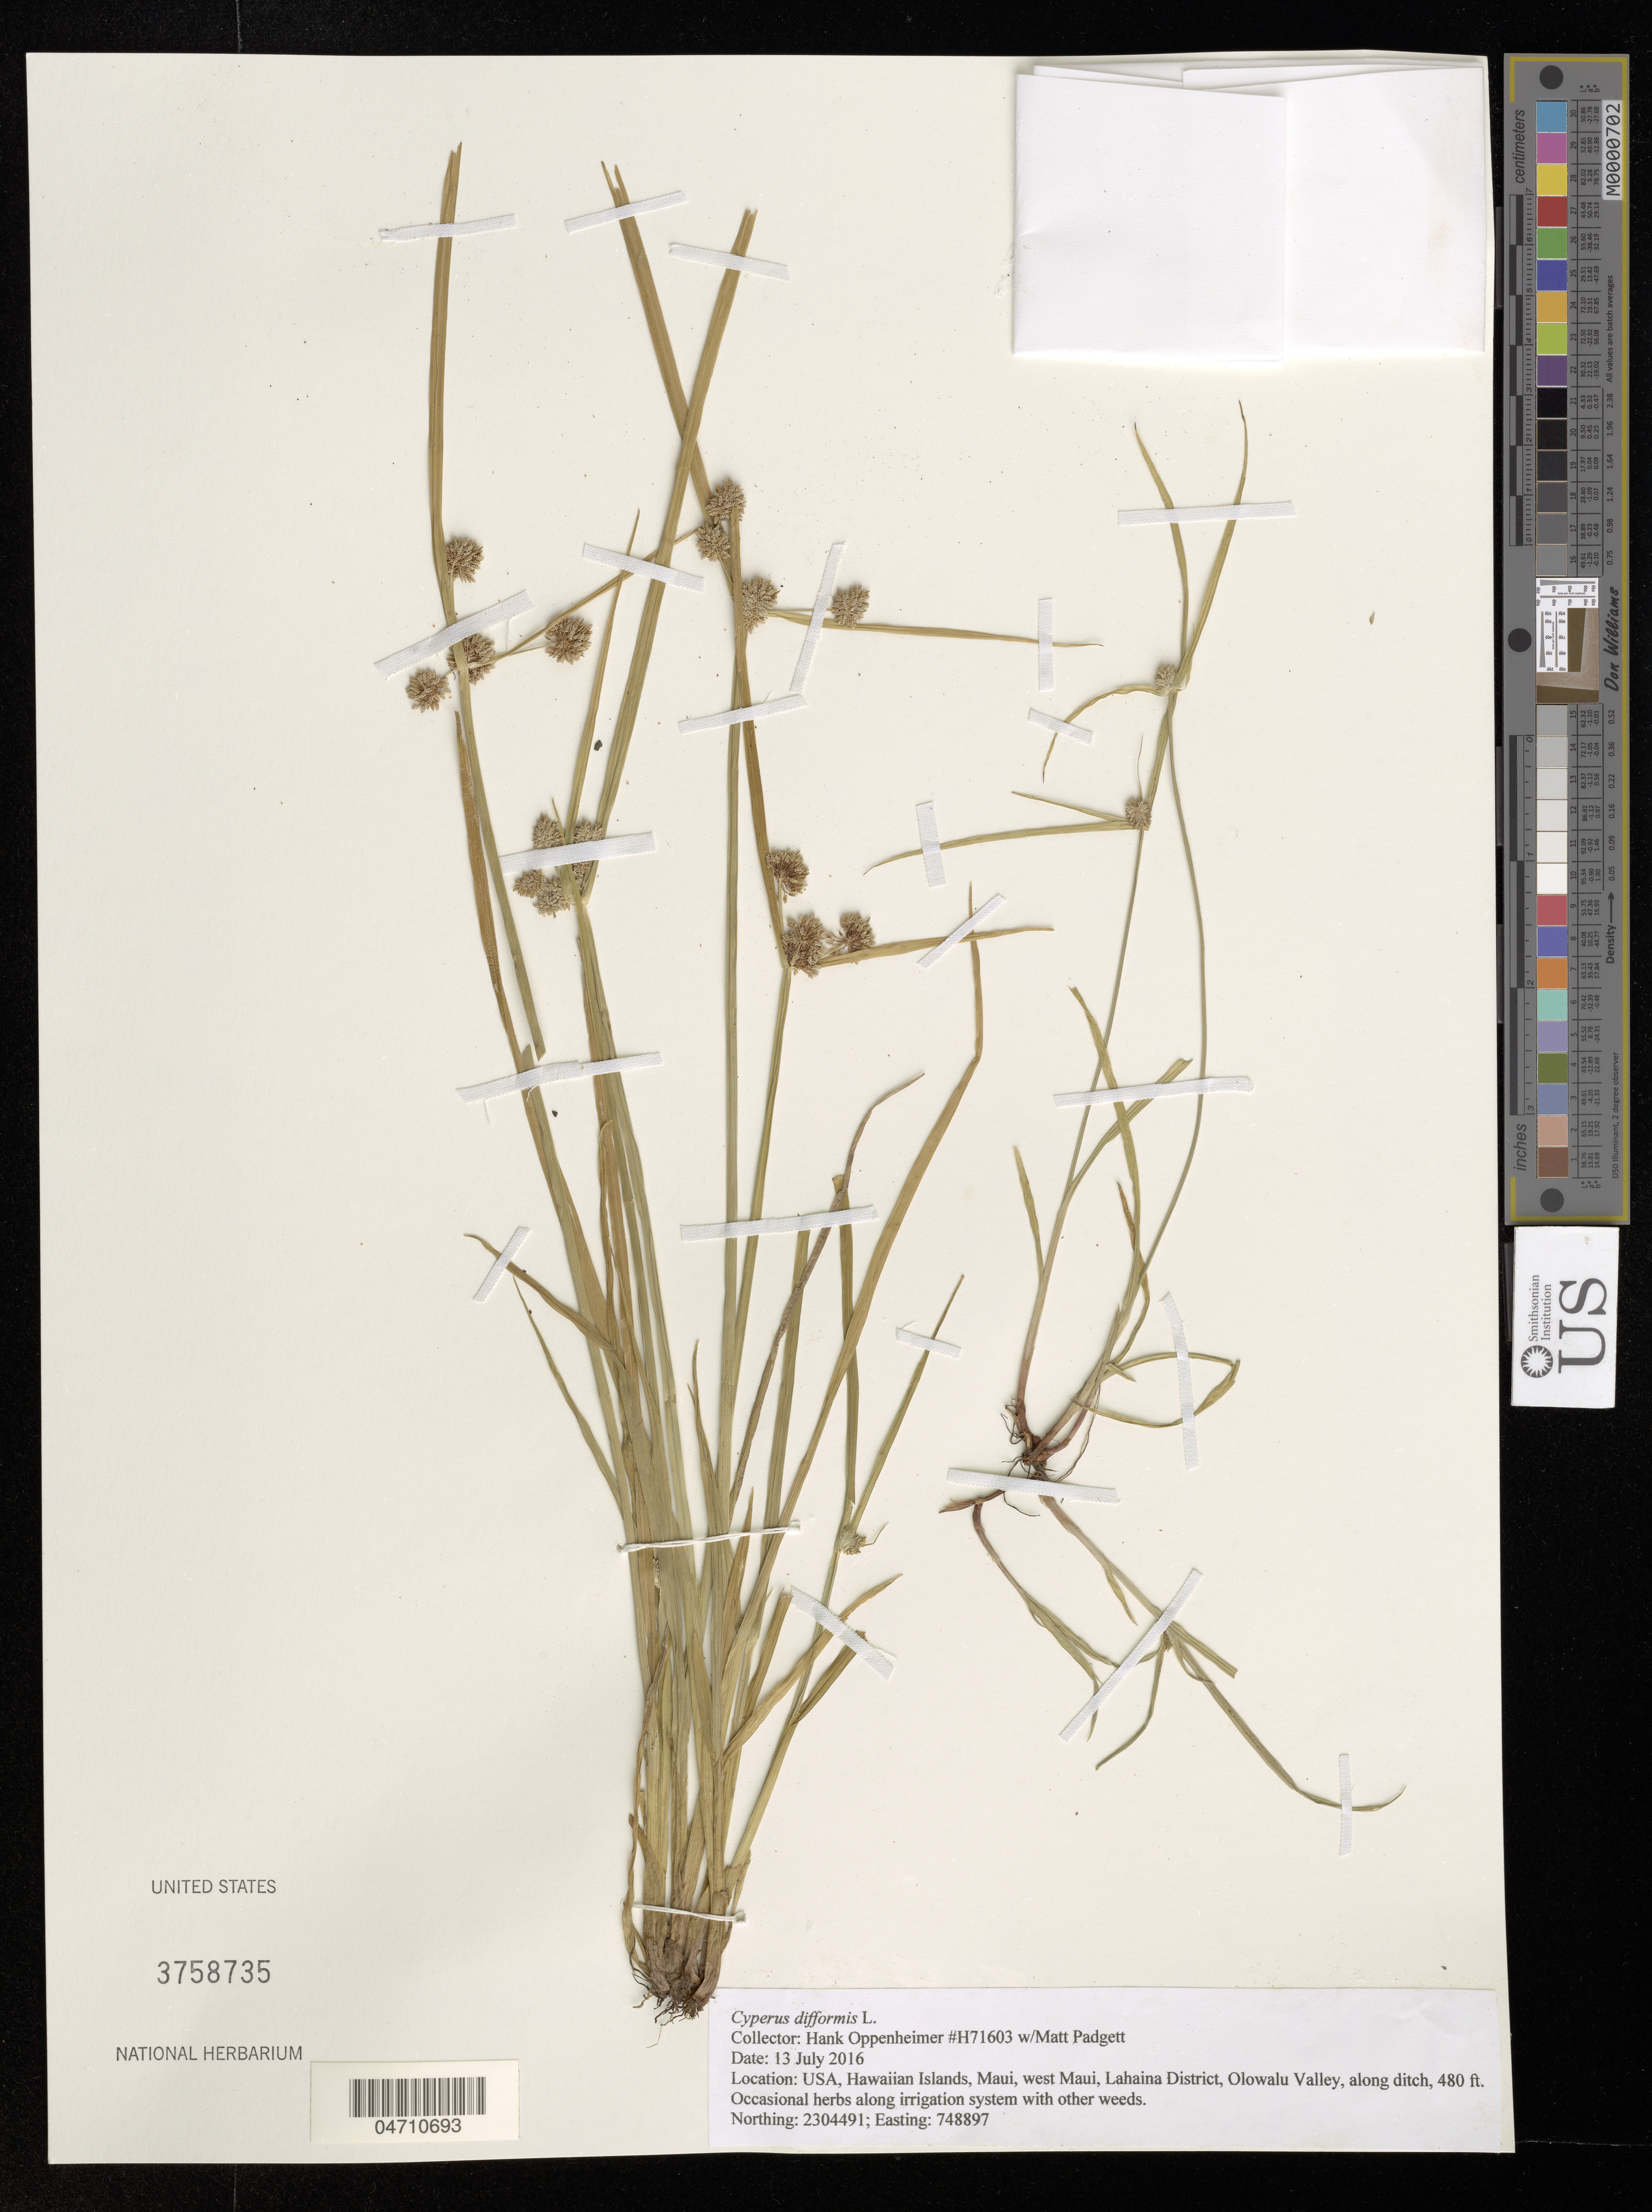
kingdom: Plantae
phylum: Tracheophyta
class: Liliopsida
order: Poales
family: Cyperaceae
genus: Cyperus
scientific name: Cyperus difformis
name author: L.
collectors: H. Oppenheimer & M. Padgett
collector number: H71603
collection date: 2016-07-13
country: United States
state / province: Hawaii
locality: Hawaiian Islands, Maui, west Maui, Lahaina District, Olowalu Valley, along ditch.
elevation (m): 146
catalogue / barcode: US 3758735